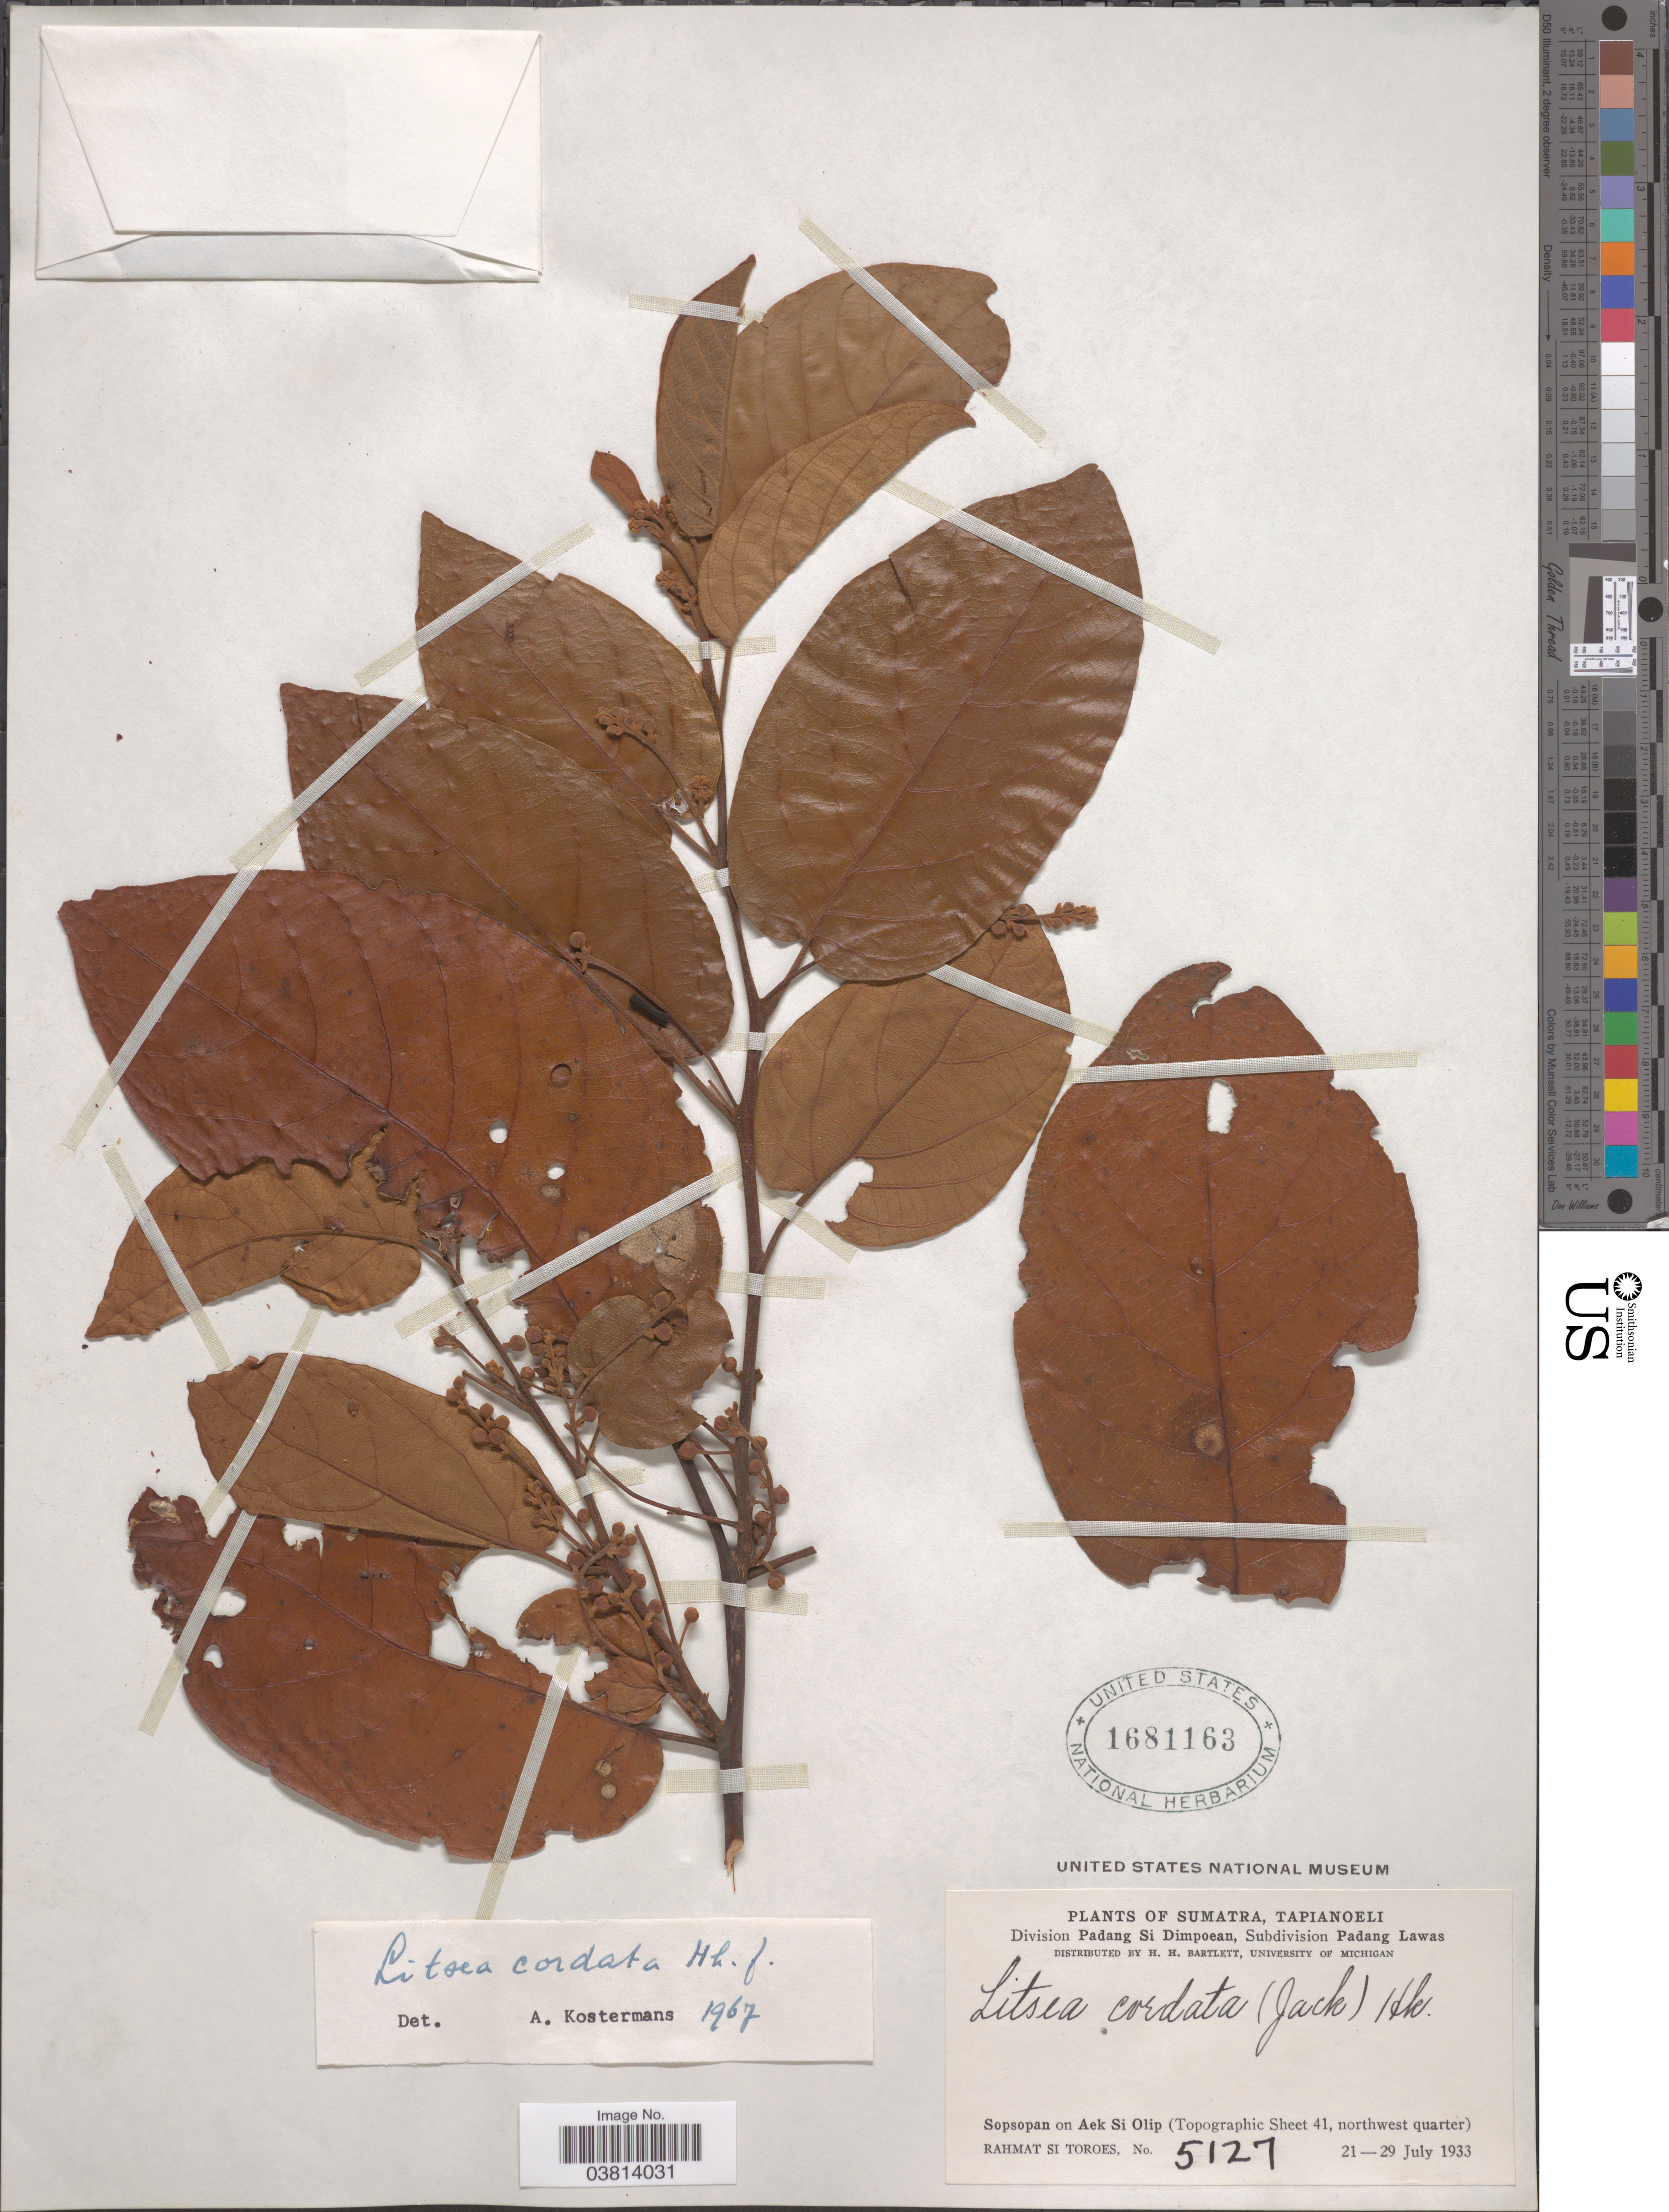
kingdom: Plantae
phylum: Tracheophyta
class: Magnoliopsida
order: Laurales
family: Lauraceae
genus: Litsea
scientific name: Litsea cordata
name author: Hook. f.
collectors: Rahmat Si Boeea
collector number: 5127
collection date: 1933-07-21/1933-07-29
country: Indonesia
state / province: Sumatra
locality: Tapianoeli. Division Padang Si Dimpoean, Subdivision Padang Lawas. Sopsopan on Aek Si Olip (Topographic Sheet 41, northwest quarter).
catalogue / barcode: US 1681163